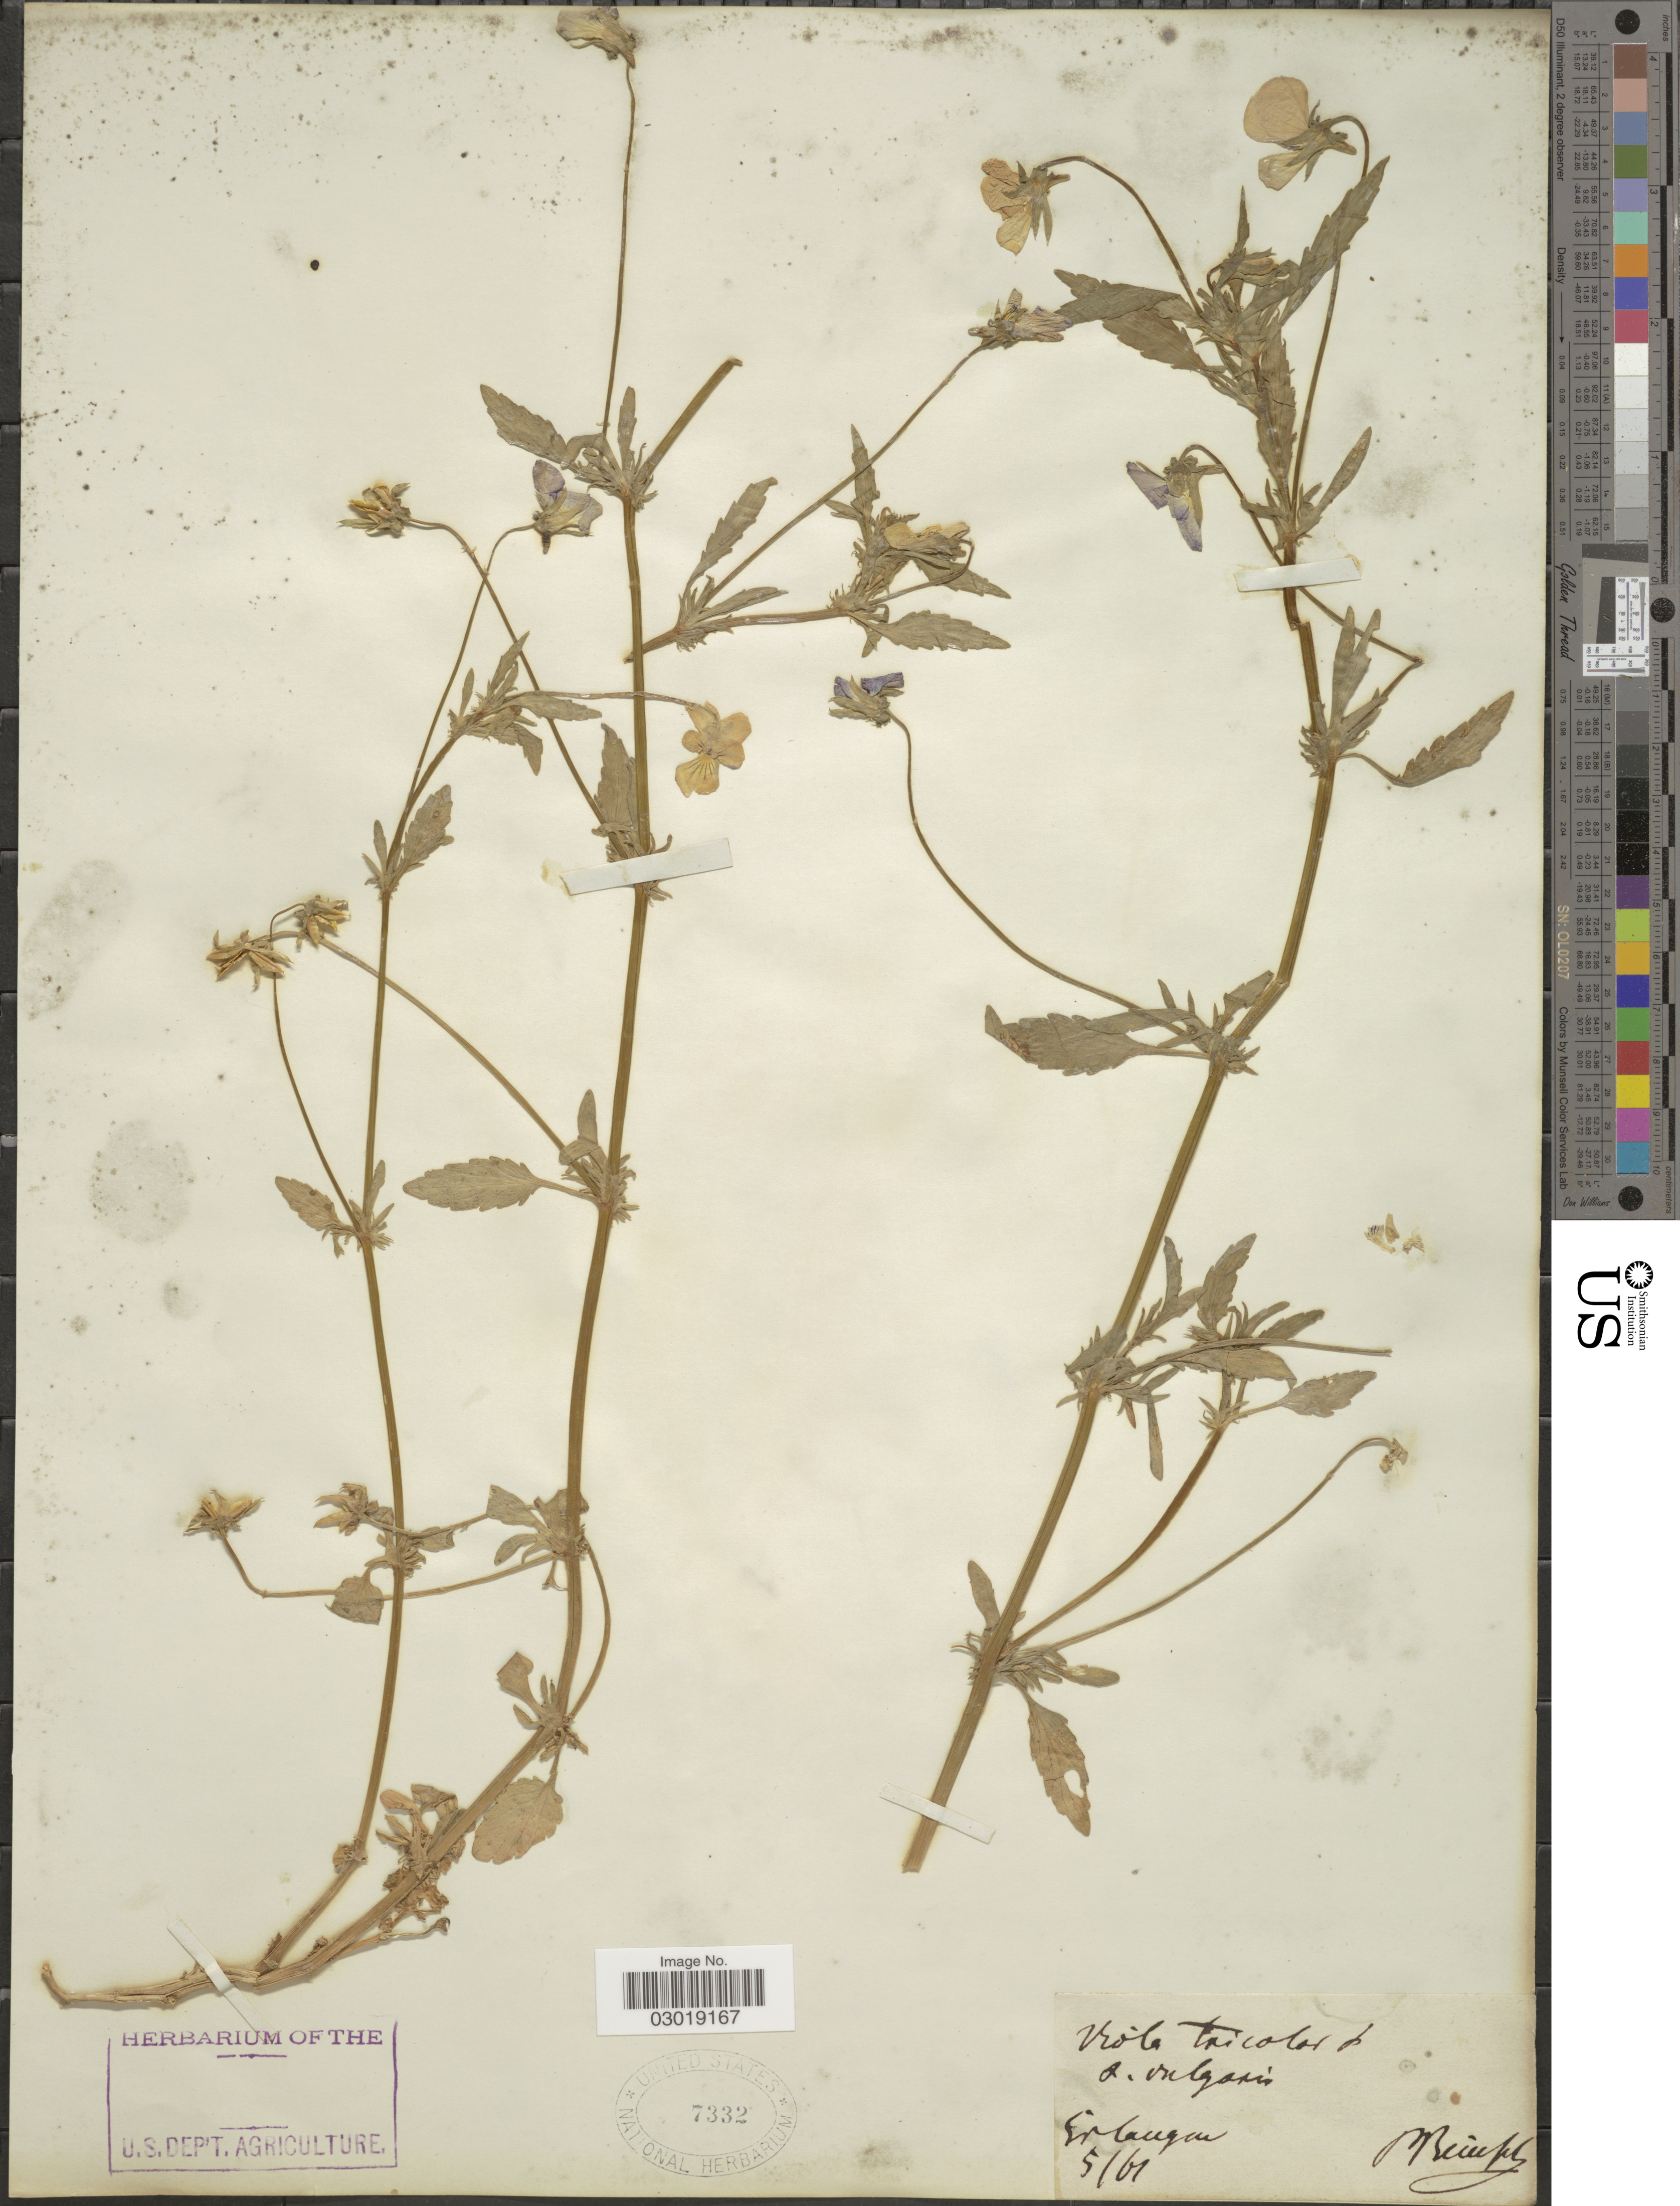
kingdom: Plantae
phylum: Tracheophyta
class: Magnoliopsida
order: Malpighiales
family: Violaceae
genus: Viola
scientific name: Viola tricolor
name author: L.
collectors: M. Reinsh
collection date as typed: Transcribed d/m/y: /5/61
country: Germany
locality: Erlangen.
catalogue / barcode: US 7332